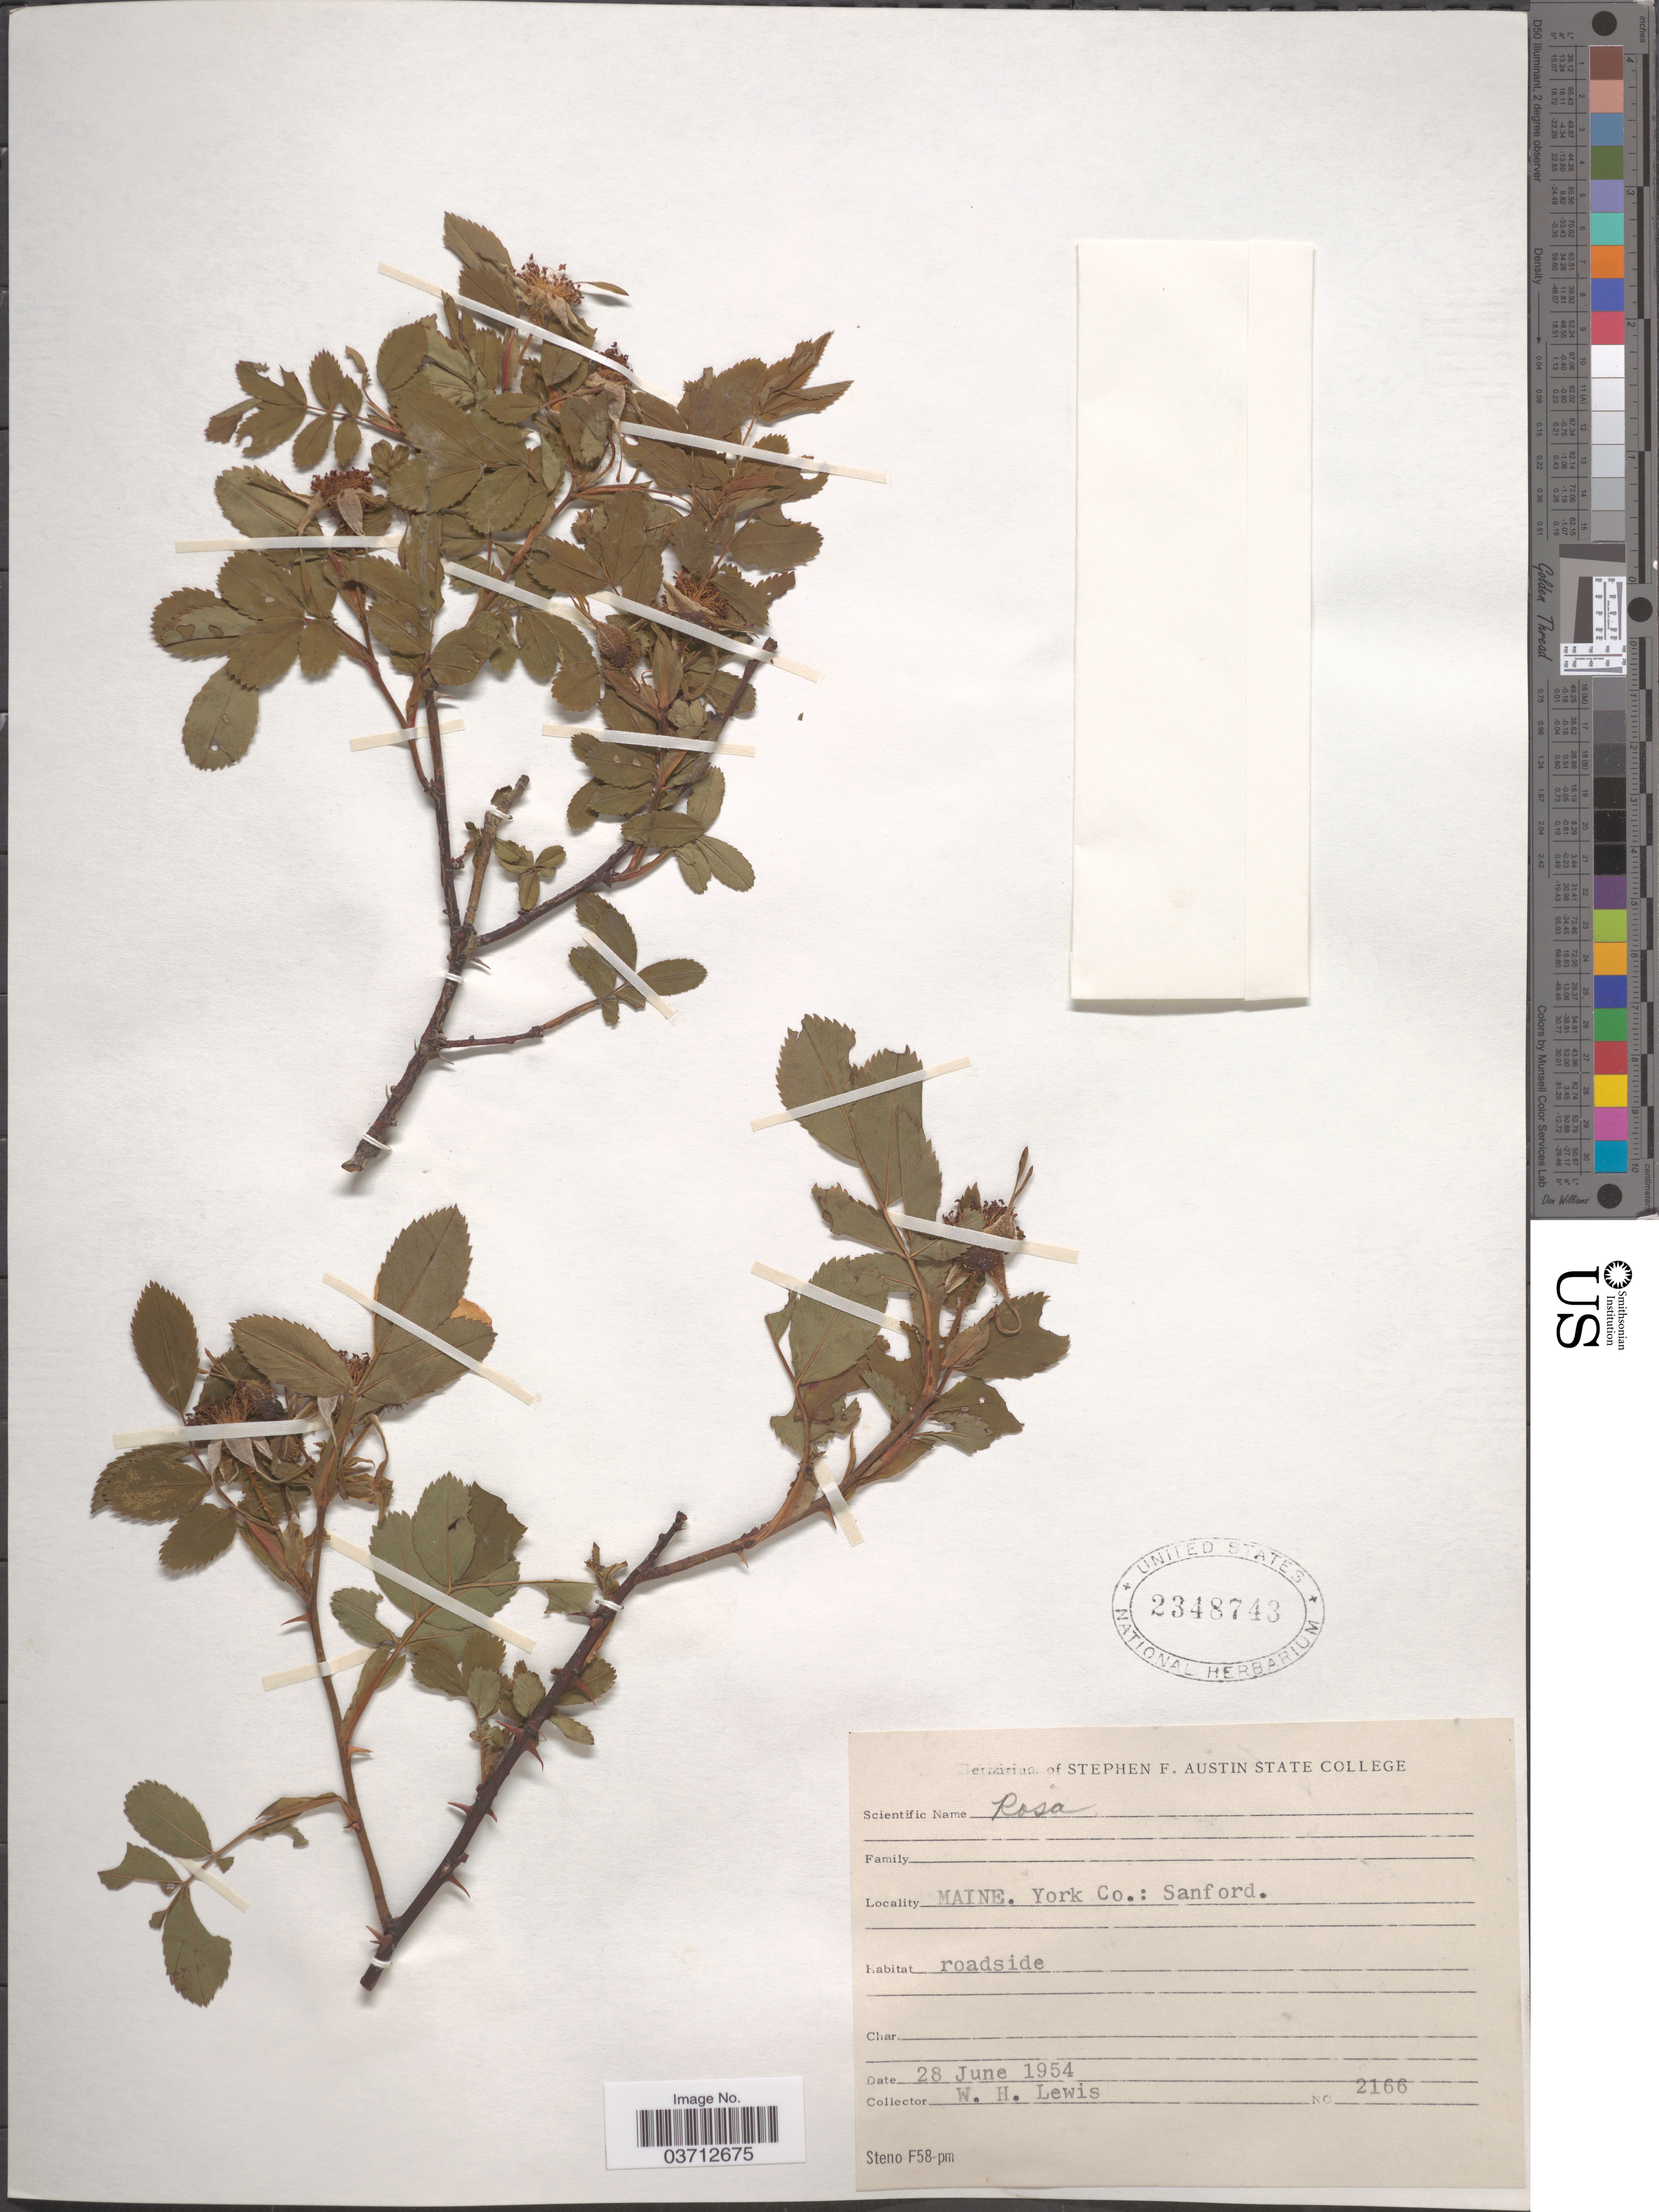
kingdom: Plantae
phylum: Tracheophyta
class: Magnoliopsida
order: Rosales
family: Rosaceae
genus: Rosa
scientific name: Rosa sp.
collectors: W. H. Lewis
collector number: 2166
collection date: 1954-06-28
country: United States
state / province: Maine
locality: York Co.: Sanford.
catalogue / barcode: US 2348743